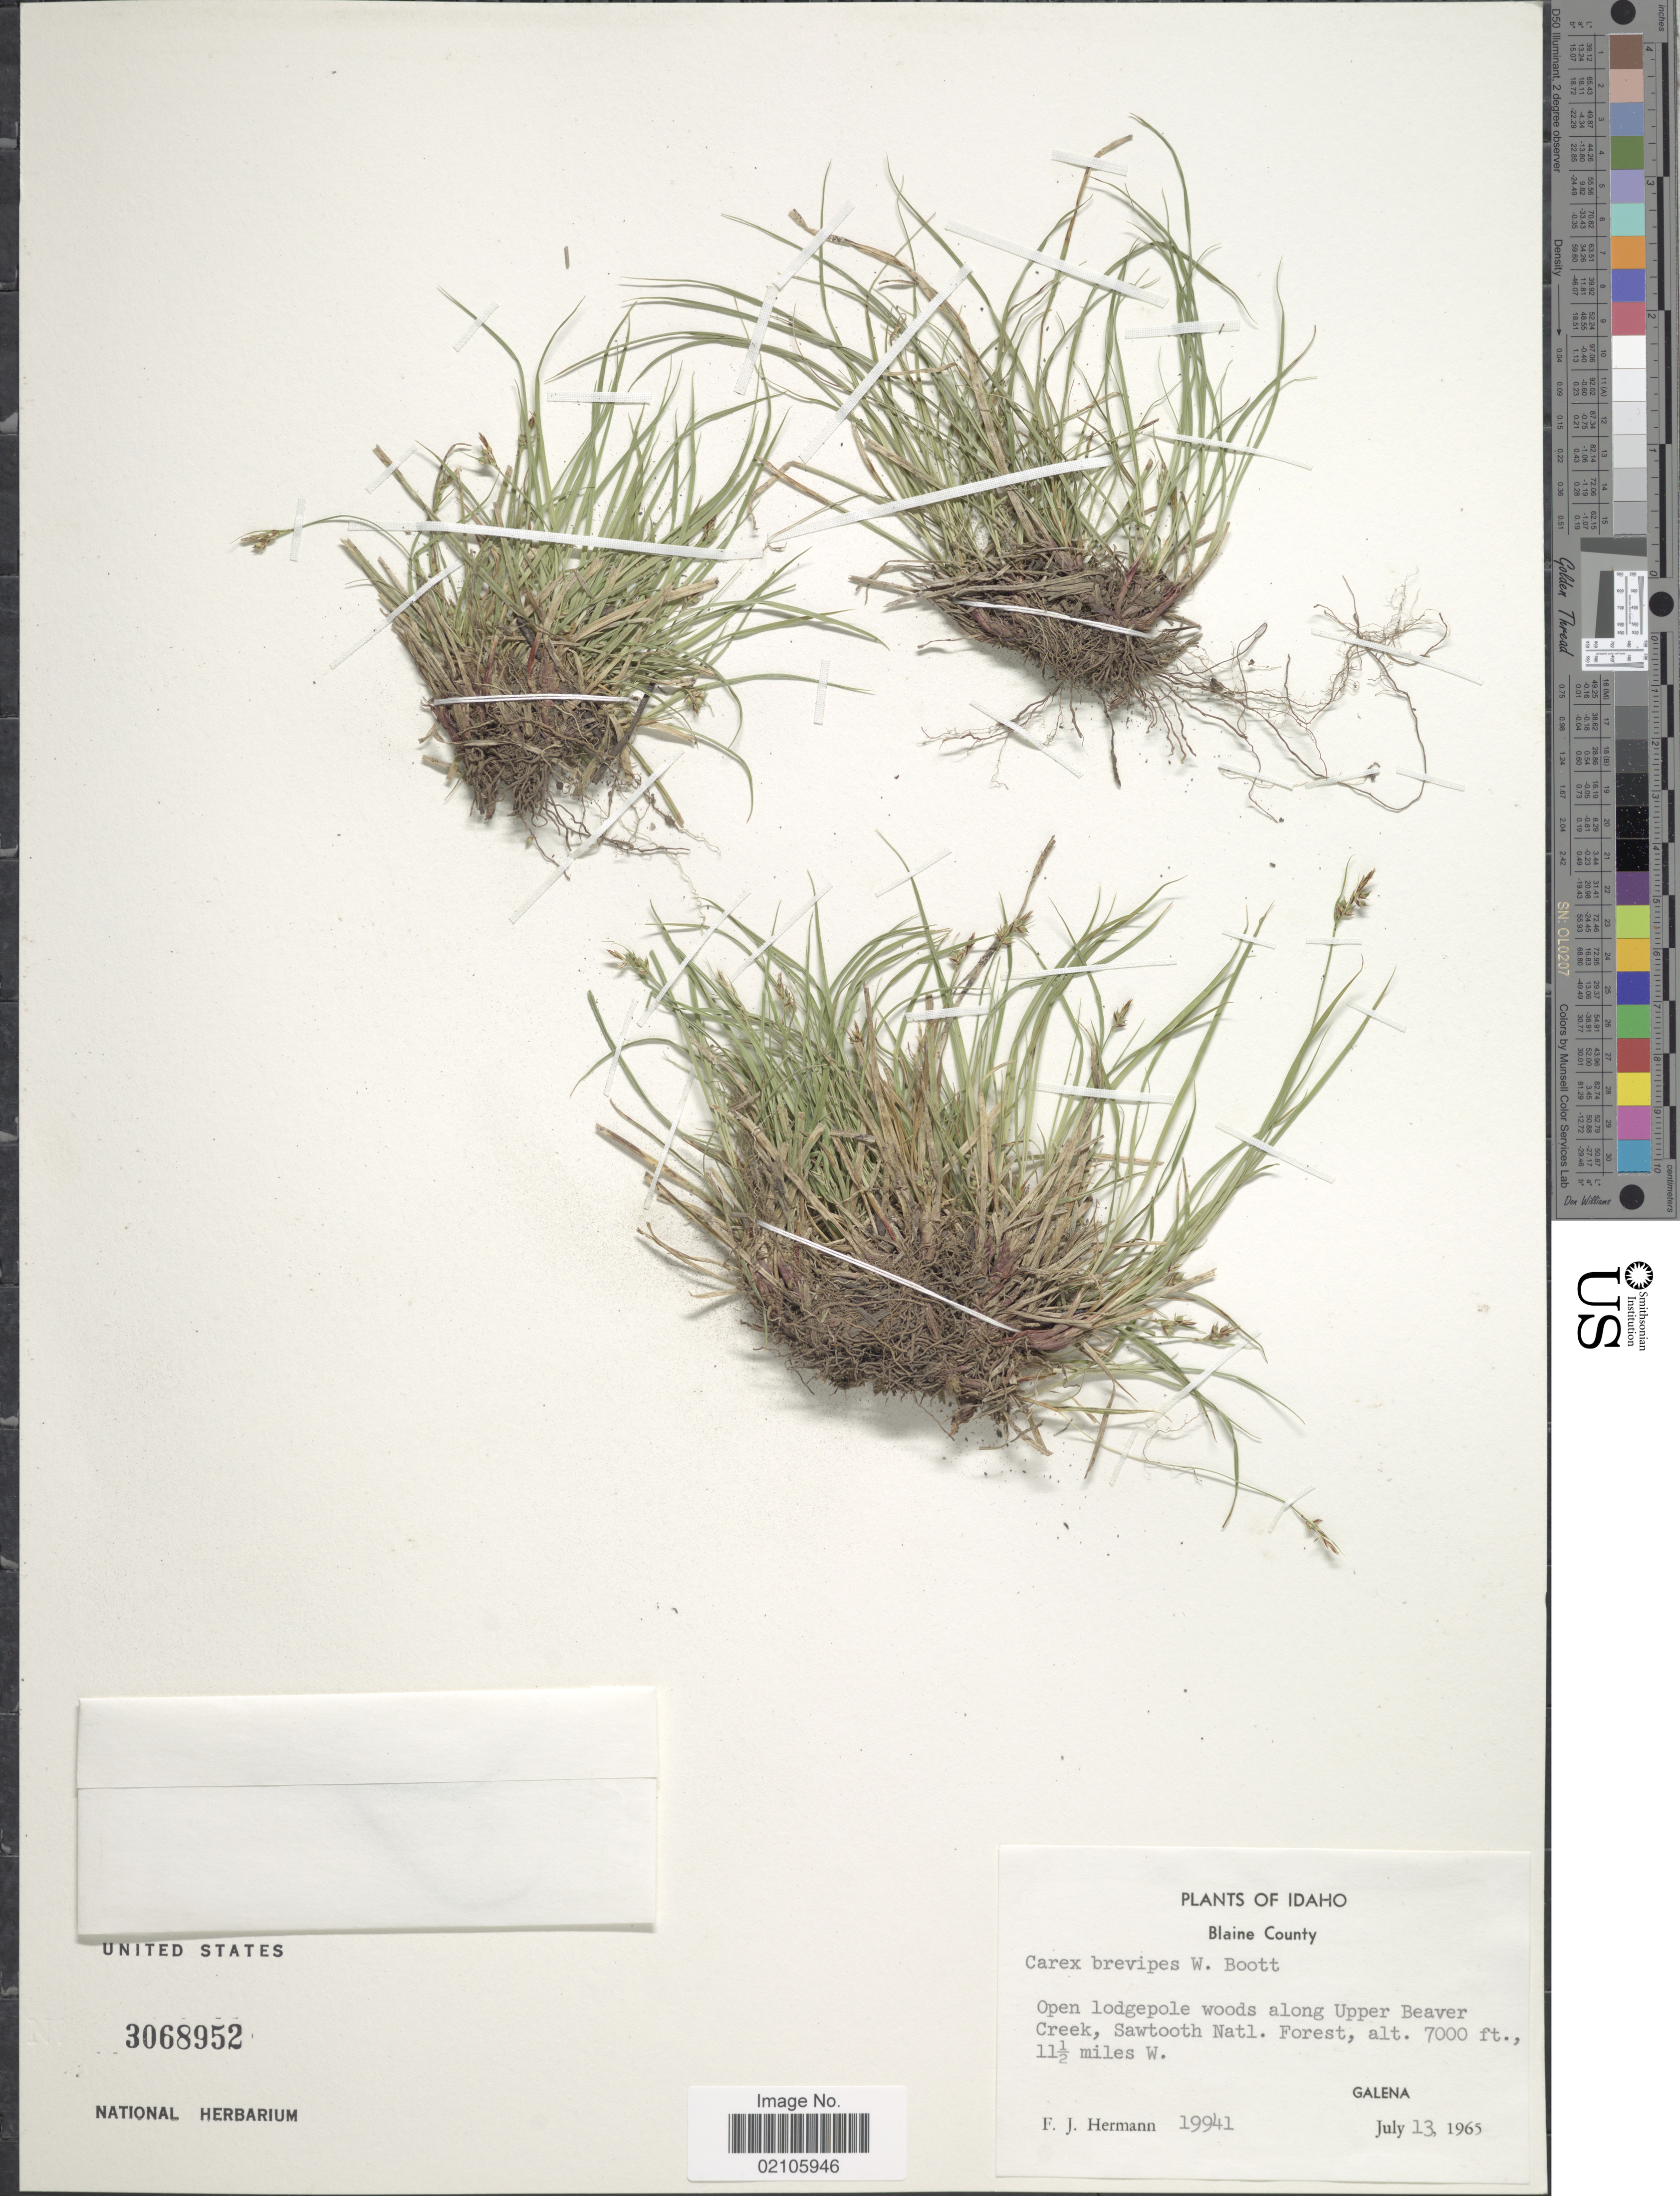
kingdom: Plantae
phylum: Tracheophyta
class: Liliopsida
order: Poales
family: Cyperaceae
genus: Carex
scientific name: Carex rossii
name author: Boott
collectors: F. J. Hermann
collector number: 19941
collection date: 1965-07-13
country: United States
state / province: Idaho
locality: Woods along Upper Beaver Creek, Sawtooth Natl. Forest 11 1/2 miles W Galena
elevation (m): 2134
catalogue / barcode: US 3068952